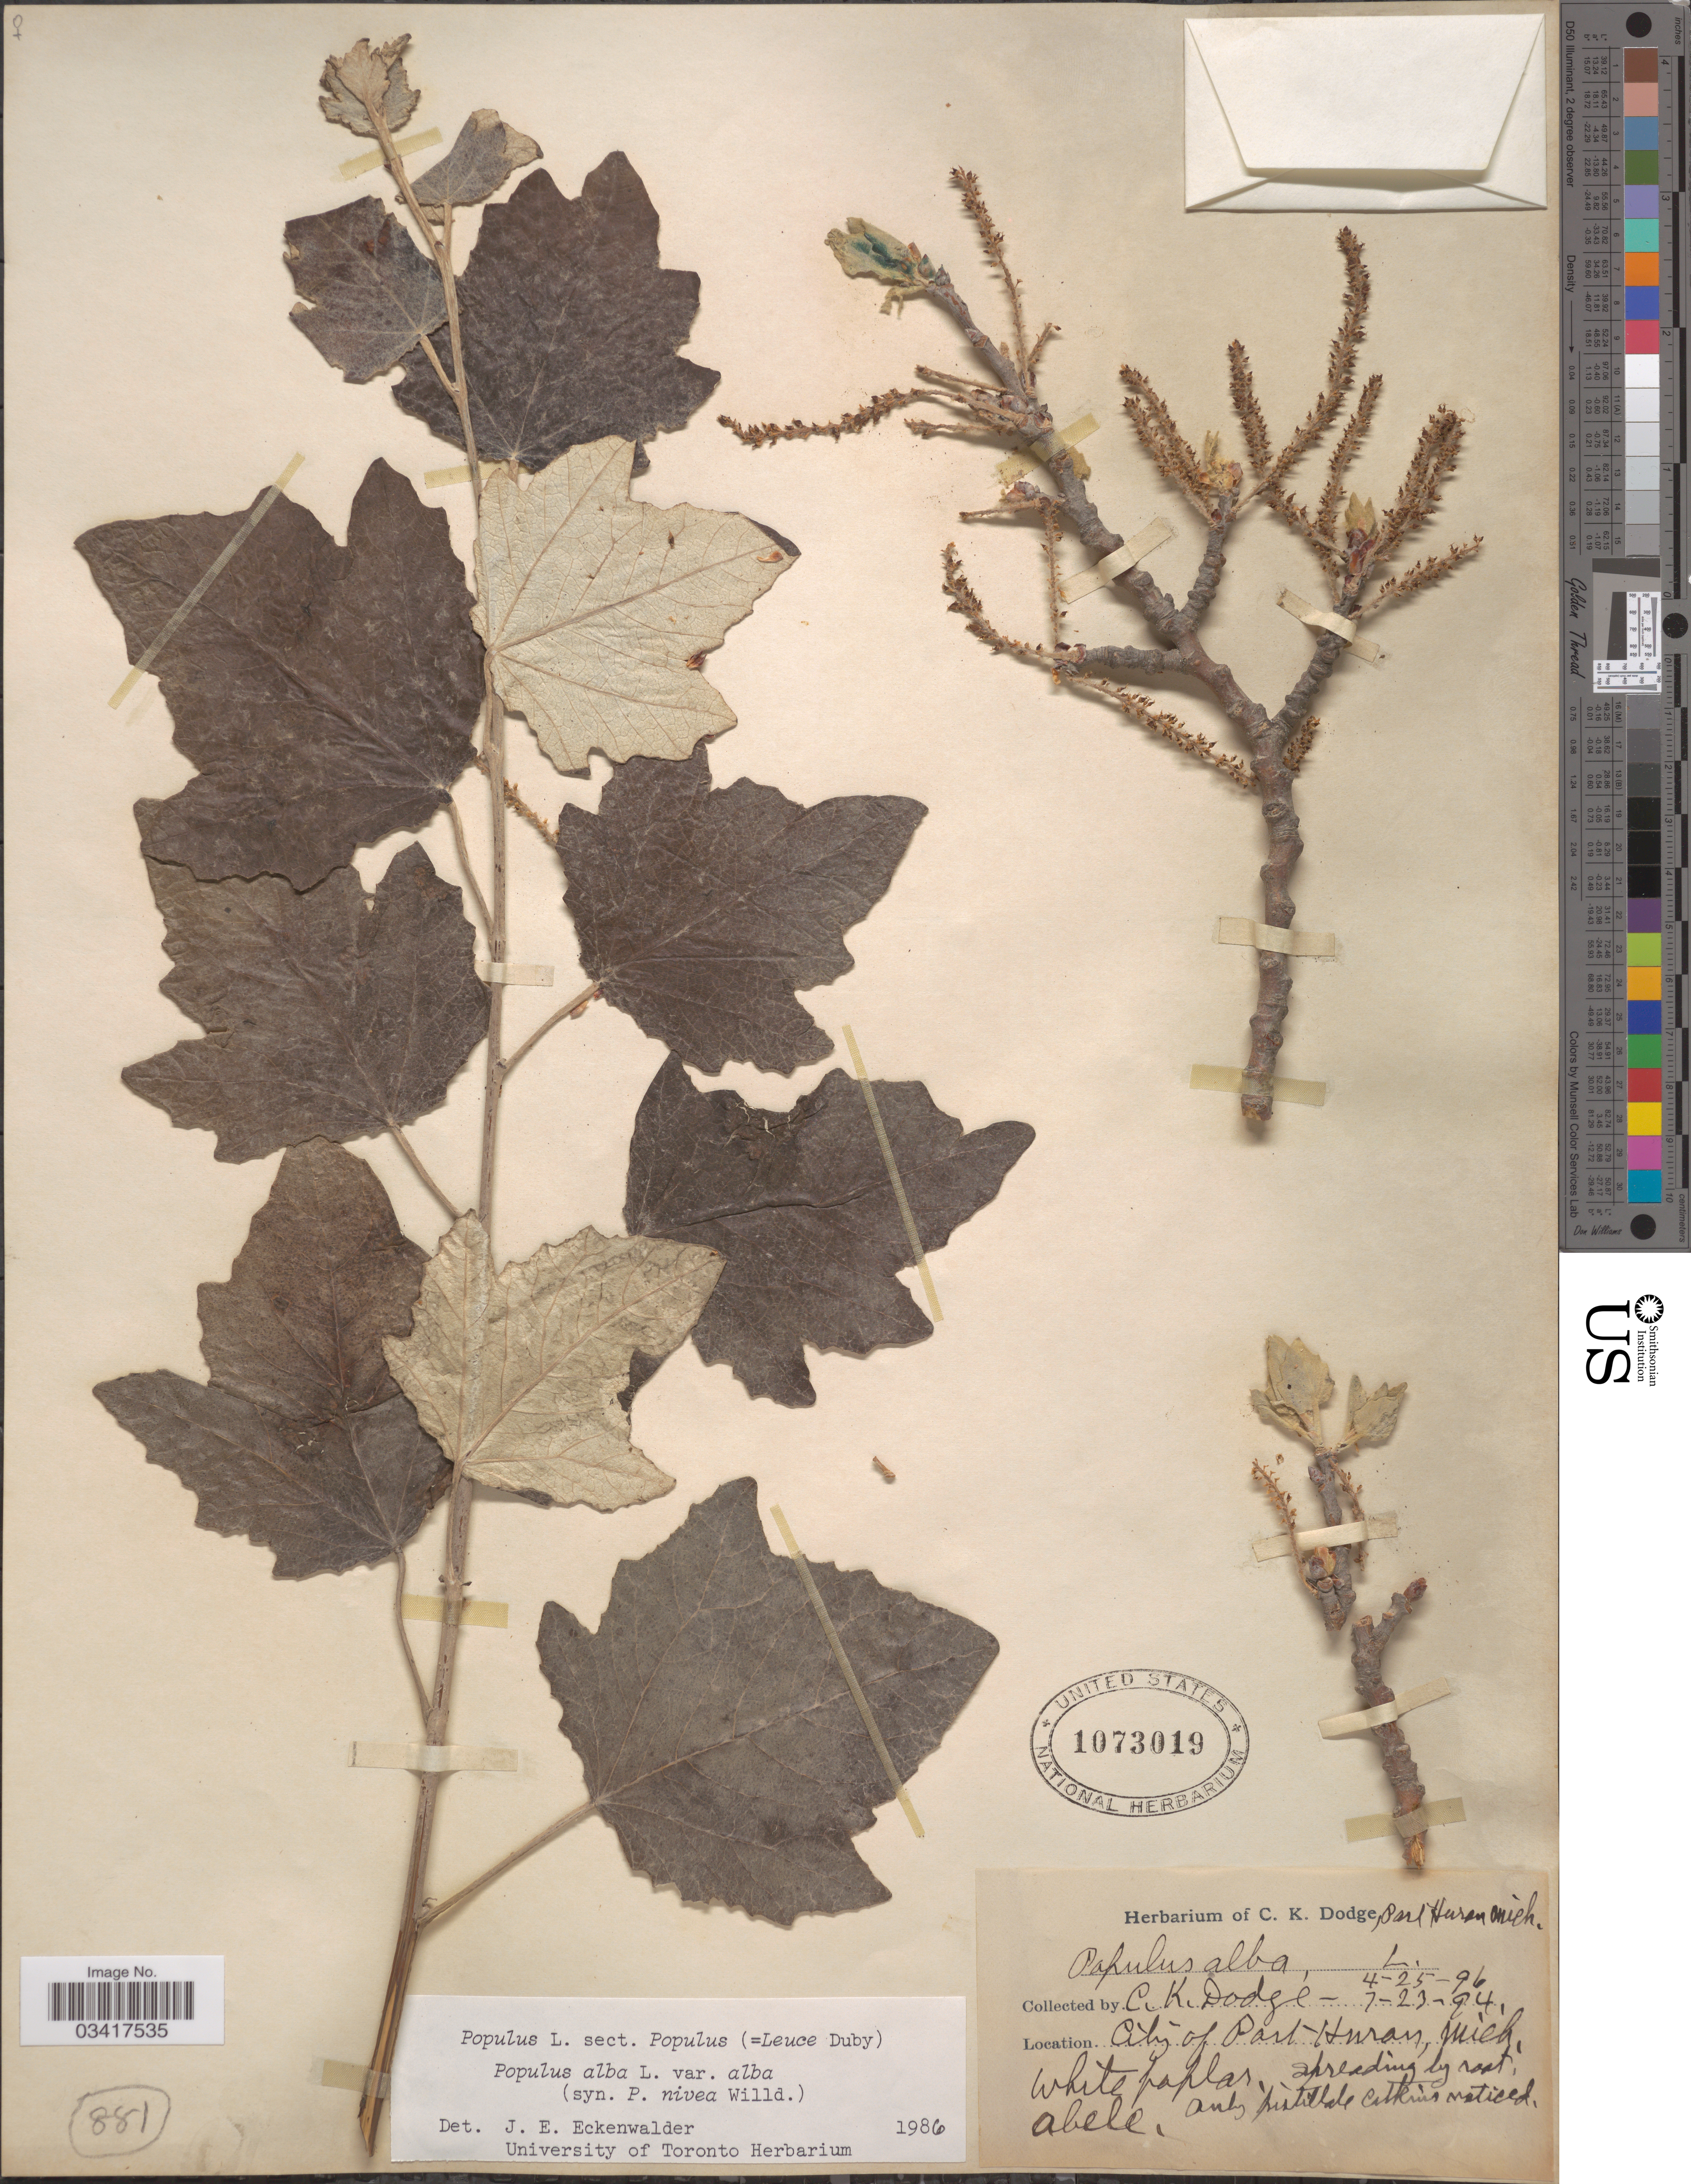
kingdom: Plantae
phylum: Tracheophyta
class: Magnoliopsida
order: Malpighiales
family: Salicaceae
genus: Populus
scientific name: Populus alba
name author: L.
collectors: C. Dodge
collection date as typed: Transcribed d/m/y: 23/7/94 to 25/4/96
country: United States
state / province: Michigan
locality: City of Port Huron.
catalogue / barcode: US 1073019